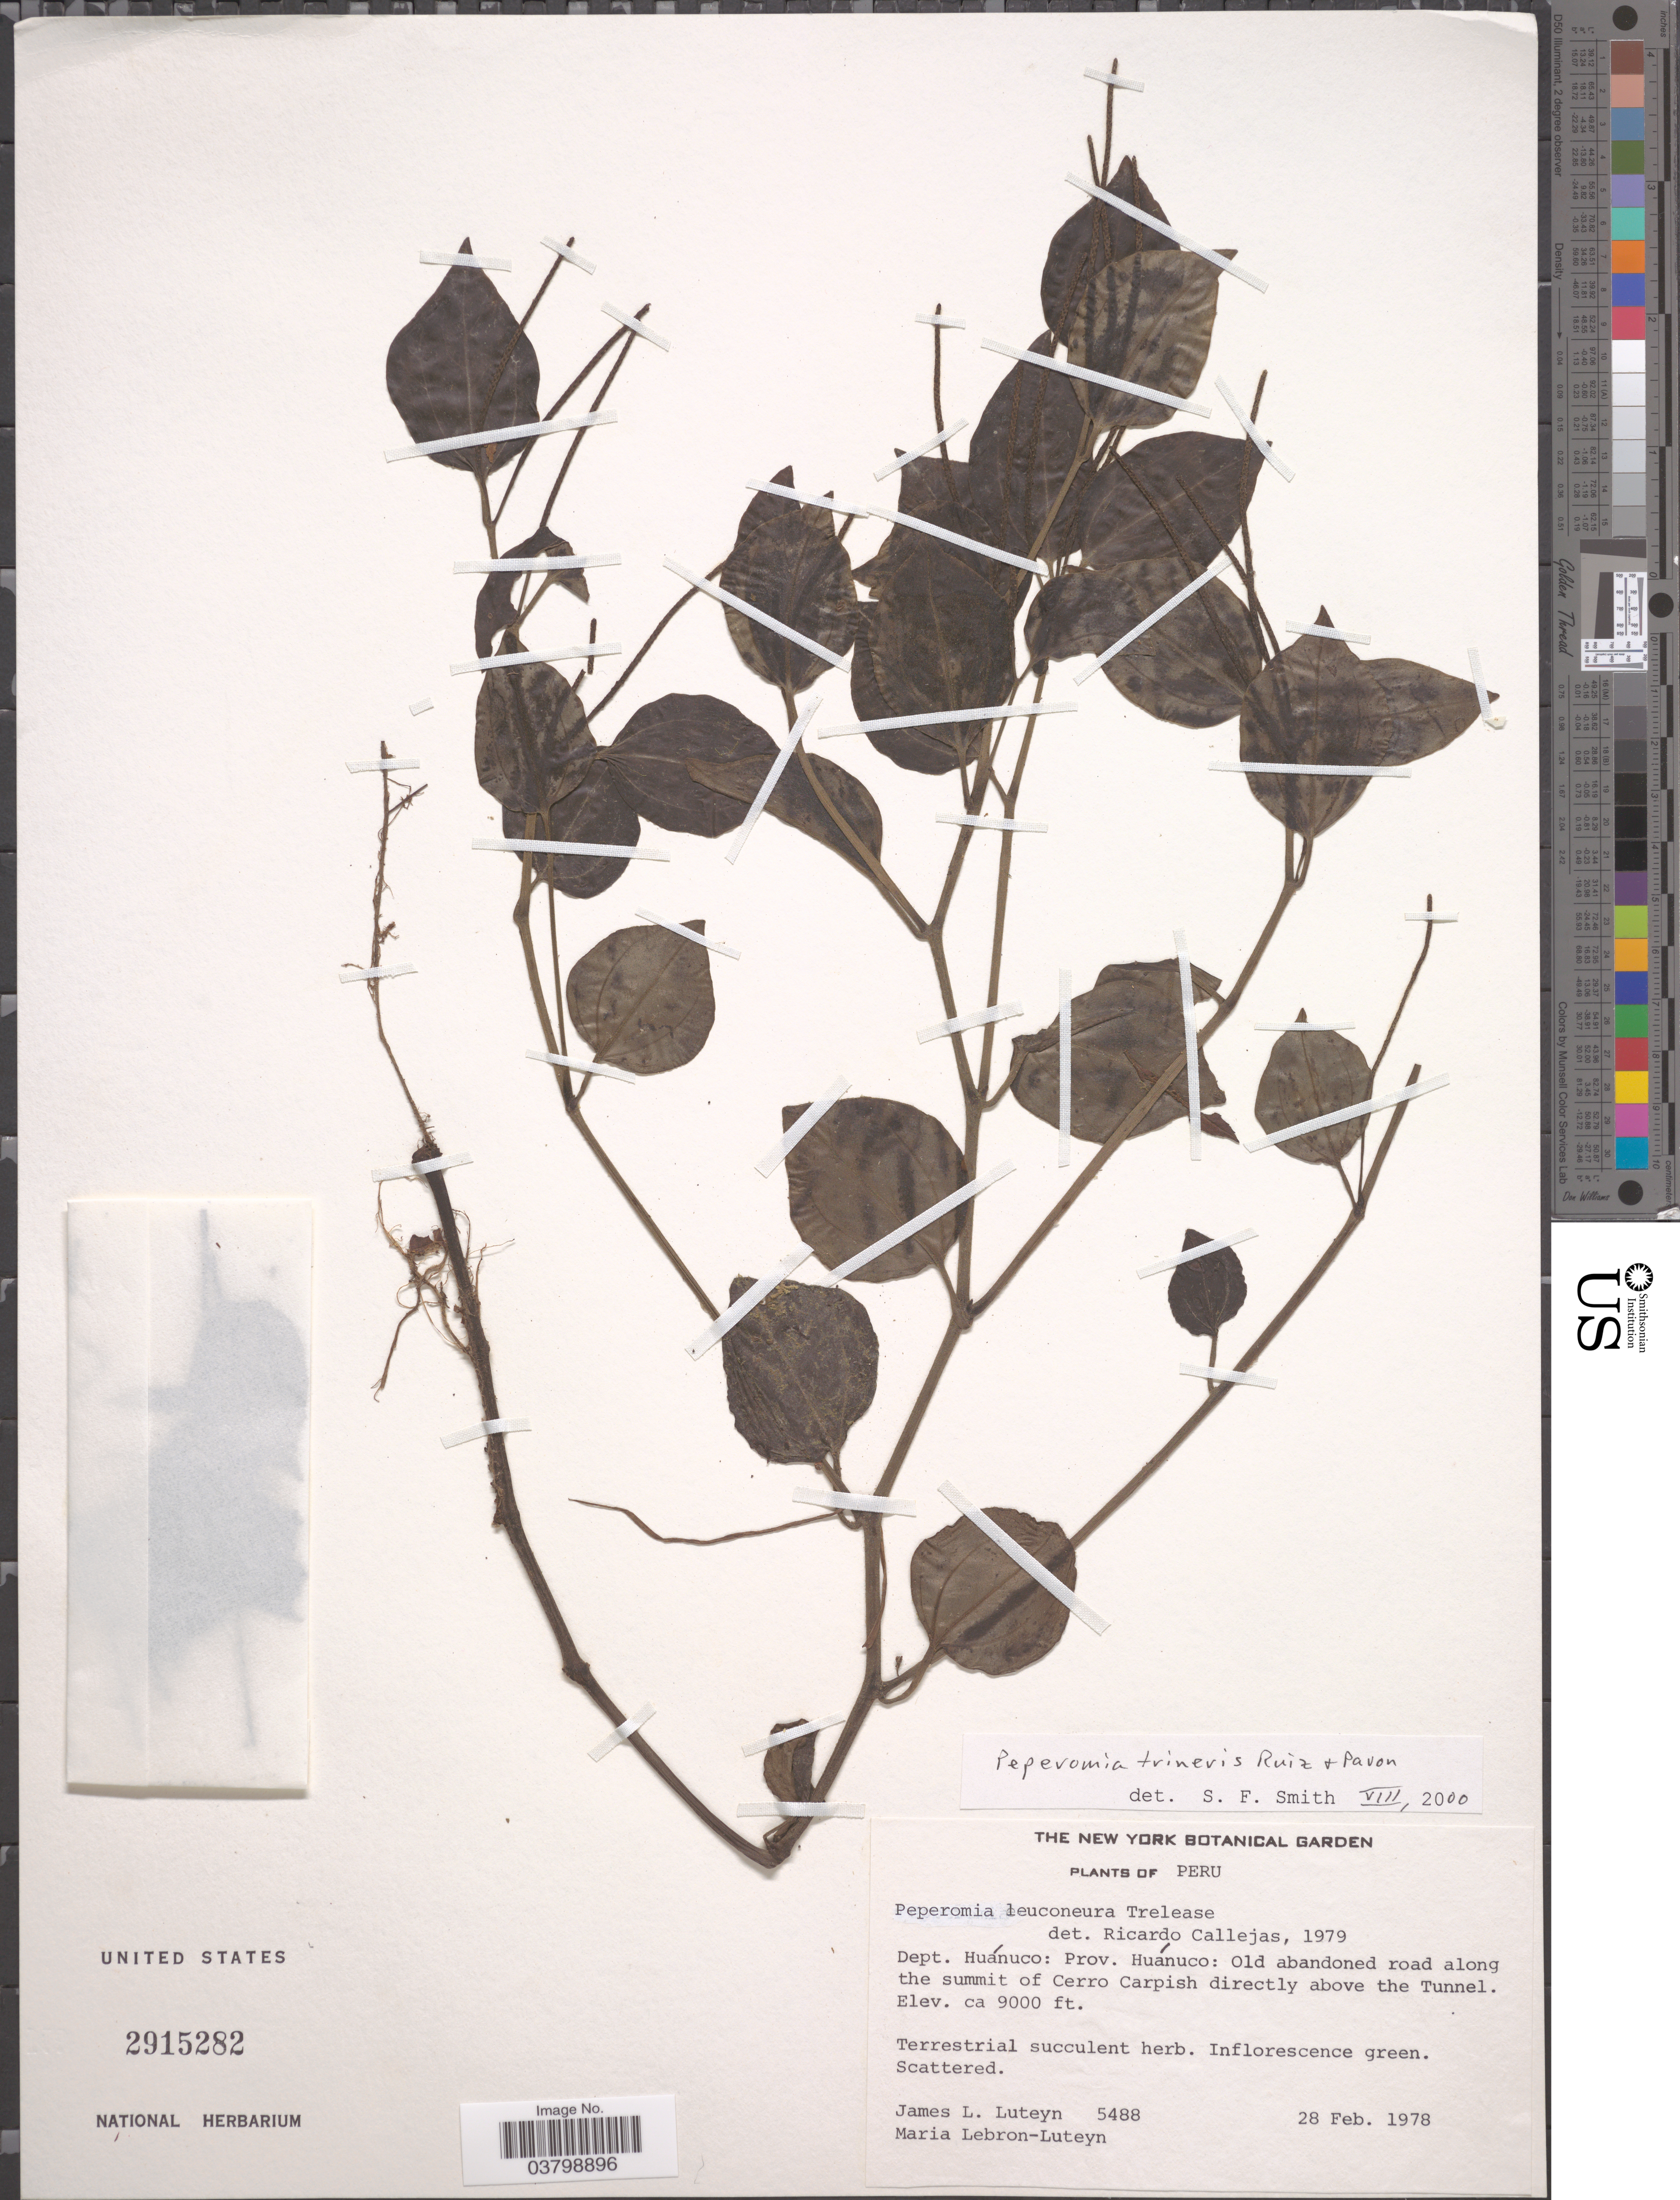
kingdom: Plantae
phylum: Tracheophyta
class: Magnoliopsida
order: Piperales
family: Piperaceae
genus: Peperomia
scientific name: Peperomia trinervis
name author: Ruiz & Pav.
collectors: J. L. Luteyn & M. L. Lebrón-Luteyn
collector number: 5488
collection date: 1978-02-28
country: Peru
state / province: Huánuco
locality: Dept. Huánuco: Old abandoned road along the summit of Cerro Carpish directly above the Tunnel.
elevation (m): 2743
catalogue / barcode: US 2915282